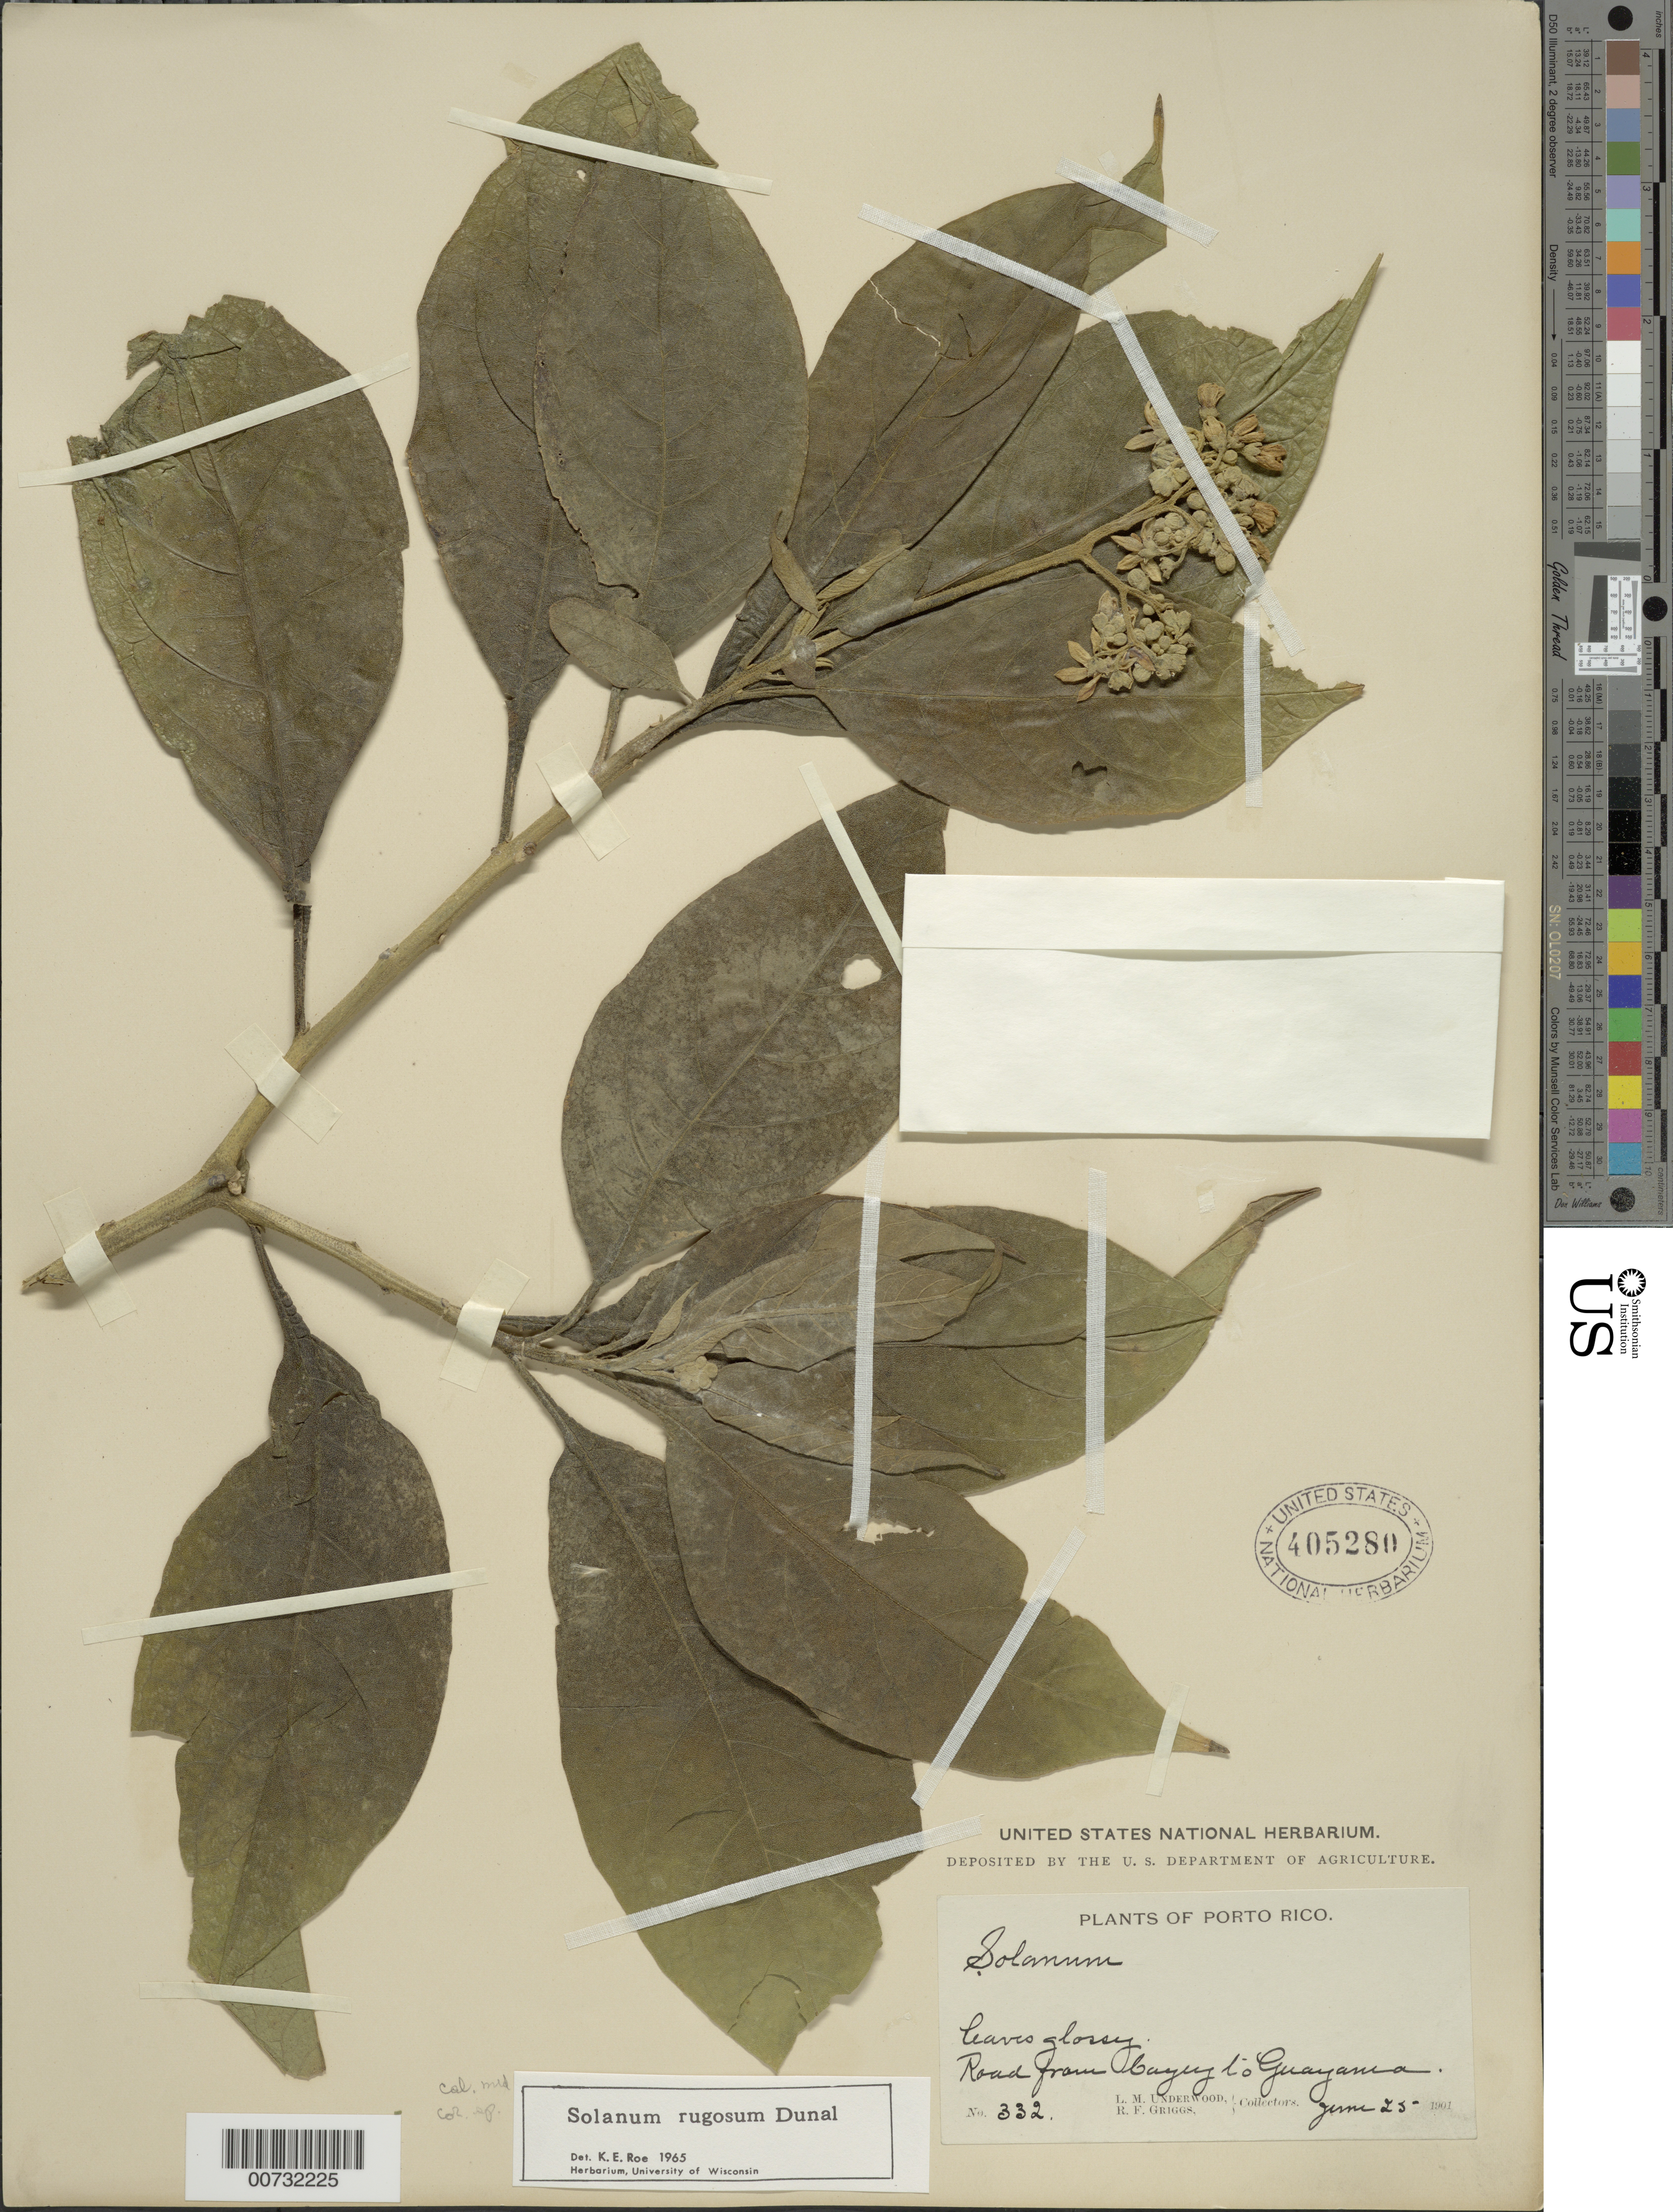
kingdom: Plantae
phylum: Tracheophyta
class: Magnoliopsida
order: Solanales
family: Solanaceae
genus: Solanum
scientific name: Solanum rugosum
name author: Dunal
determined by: Roe, K. E.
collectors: L. M. Underwood & R. F. Griggs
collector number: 332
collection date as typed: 25 Jun 1901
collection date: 1901-06-25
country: Puerto Rico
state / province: Cayey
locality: Cayey to Guayama, Road from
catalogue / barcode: US 405280